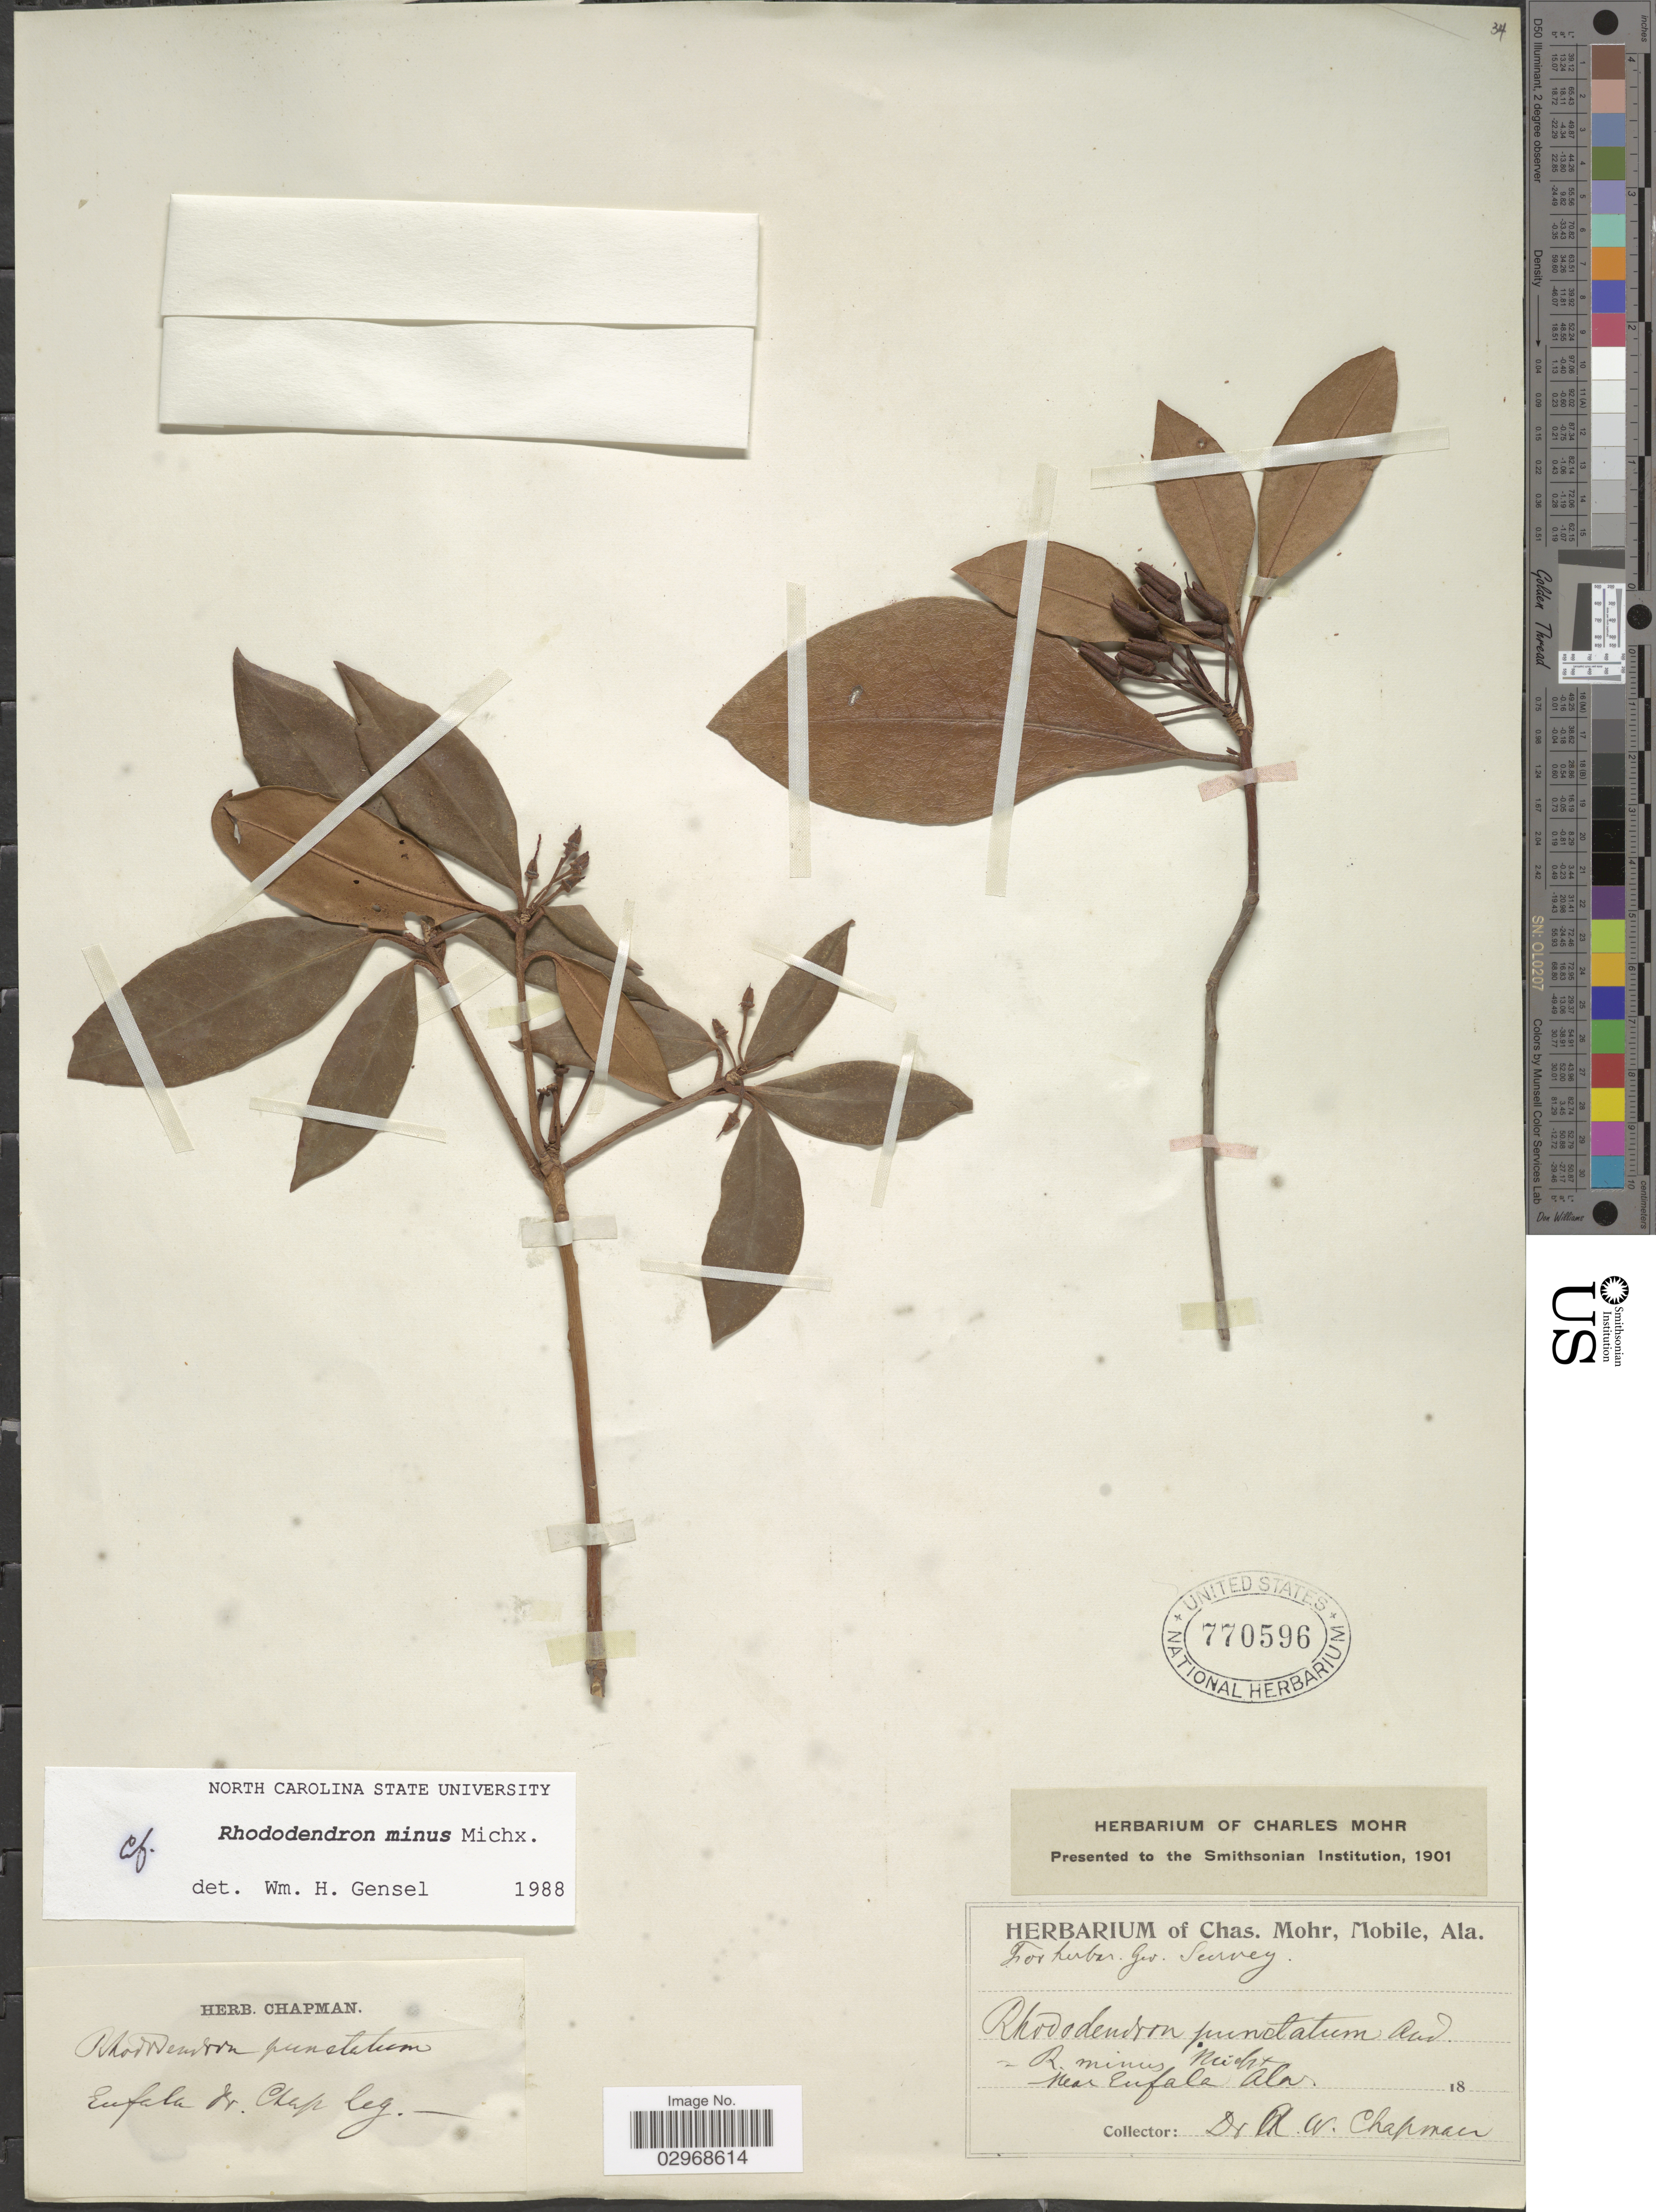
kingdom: Plantae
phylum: Tracheophyta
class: Magnoliopsida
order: Ericales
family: Ericaceae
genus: Rhododendron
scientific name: Rhododendron minus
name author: Michx.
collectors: A. W. Chapman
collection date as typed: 18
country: United States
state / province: Alabama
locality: Near Eufala.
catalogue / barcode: US 770596